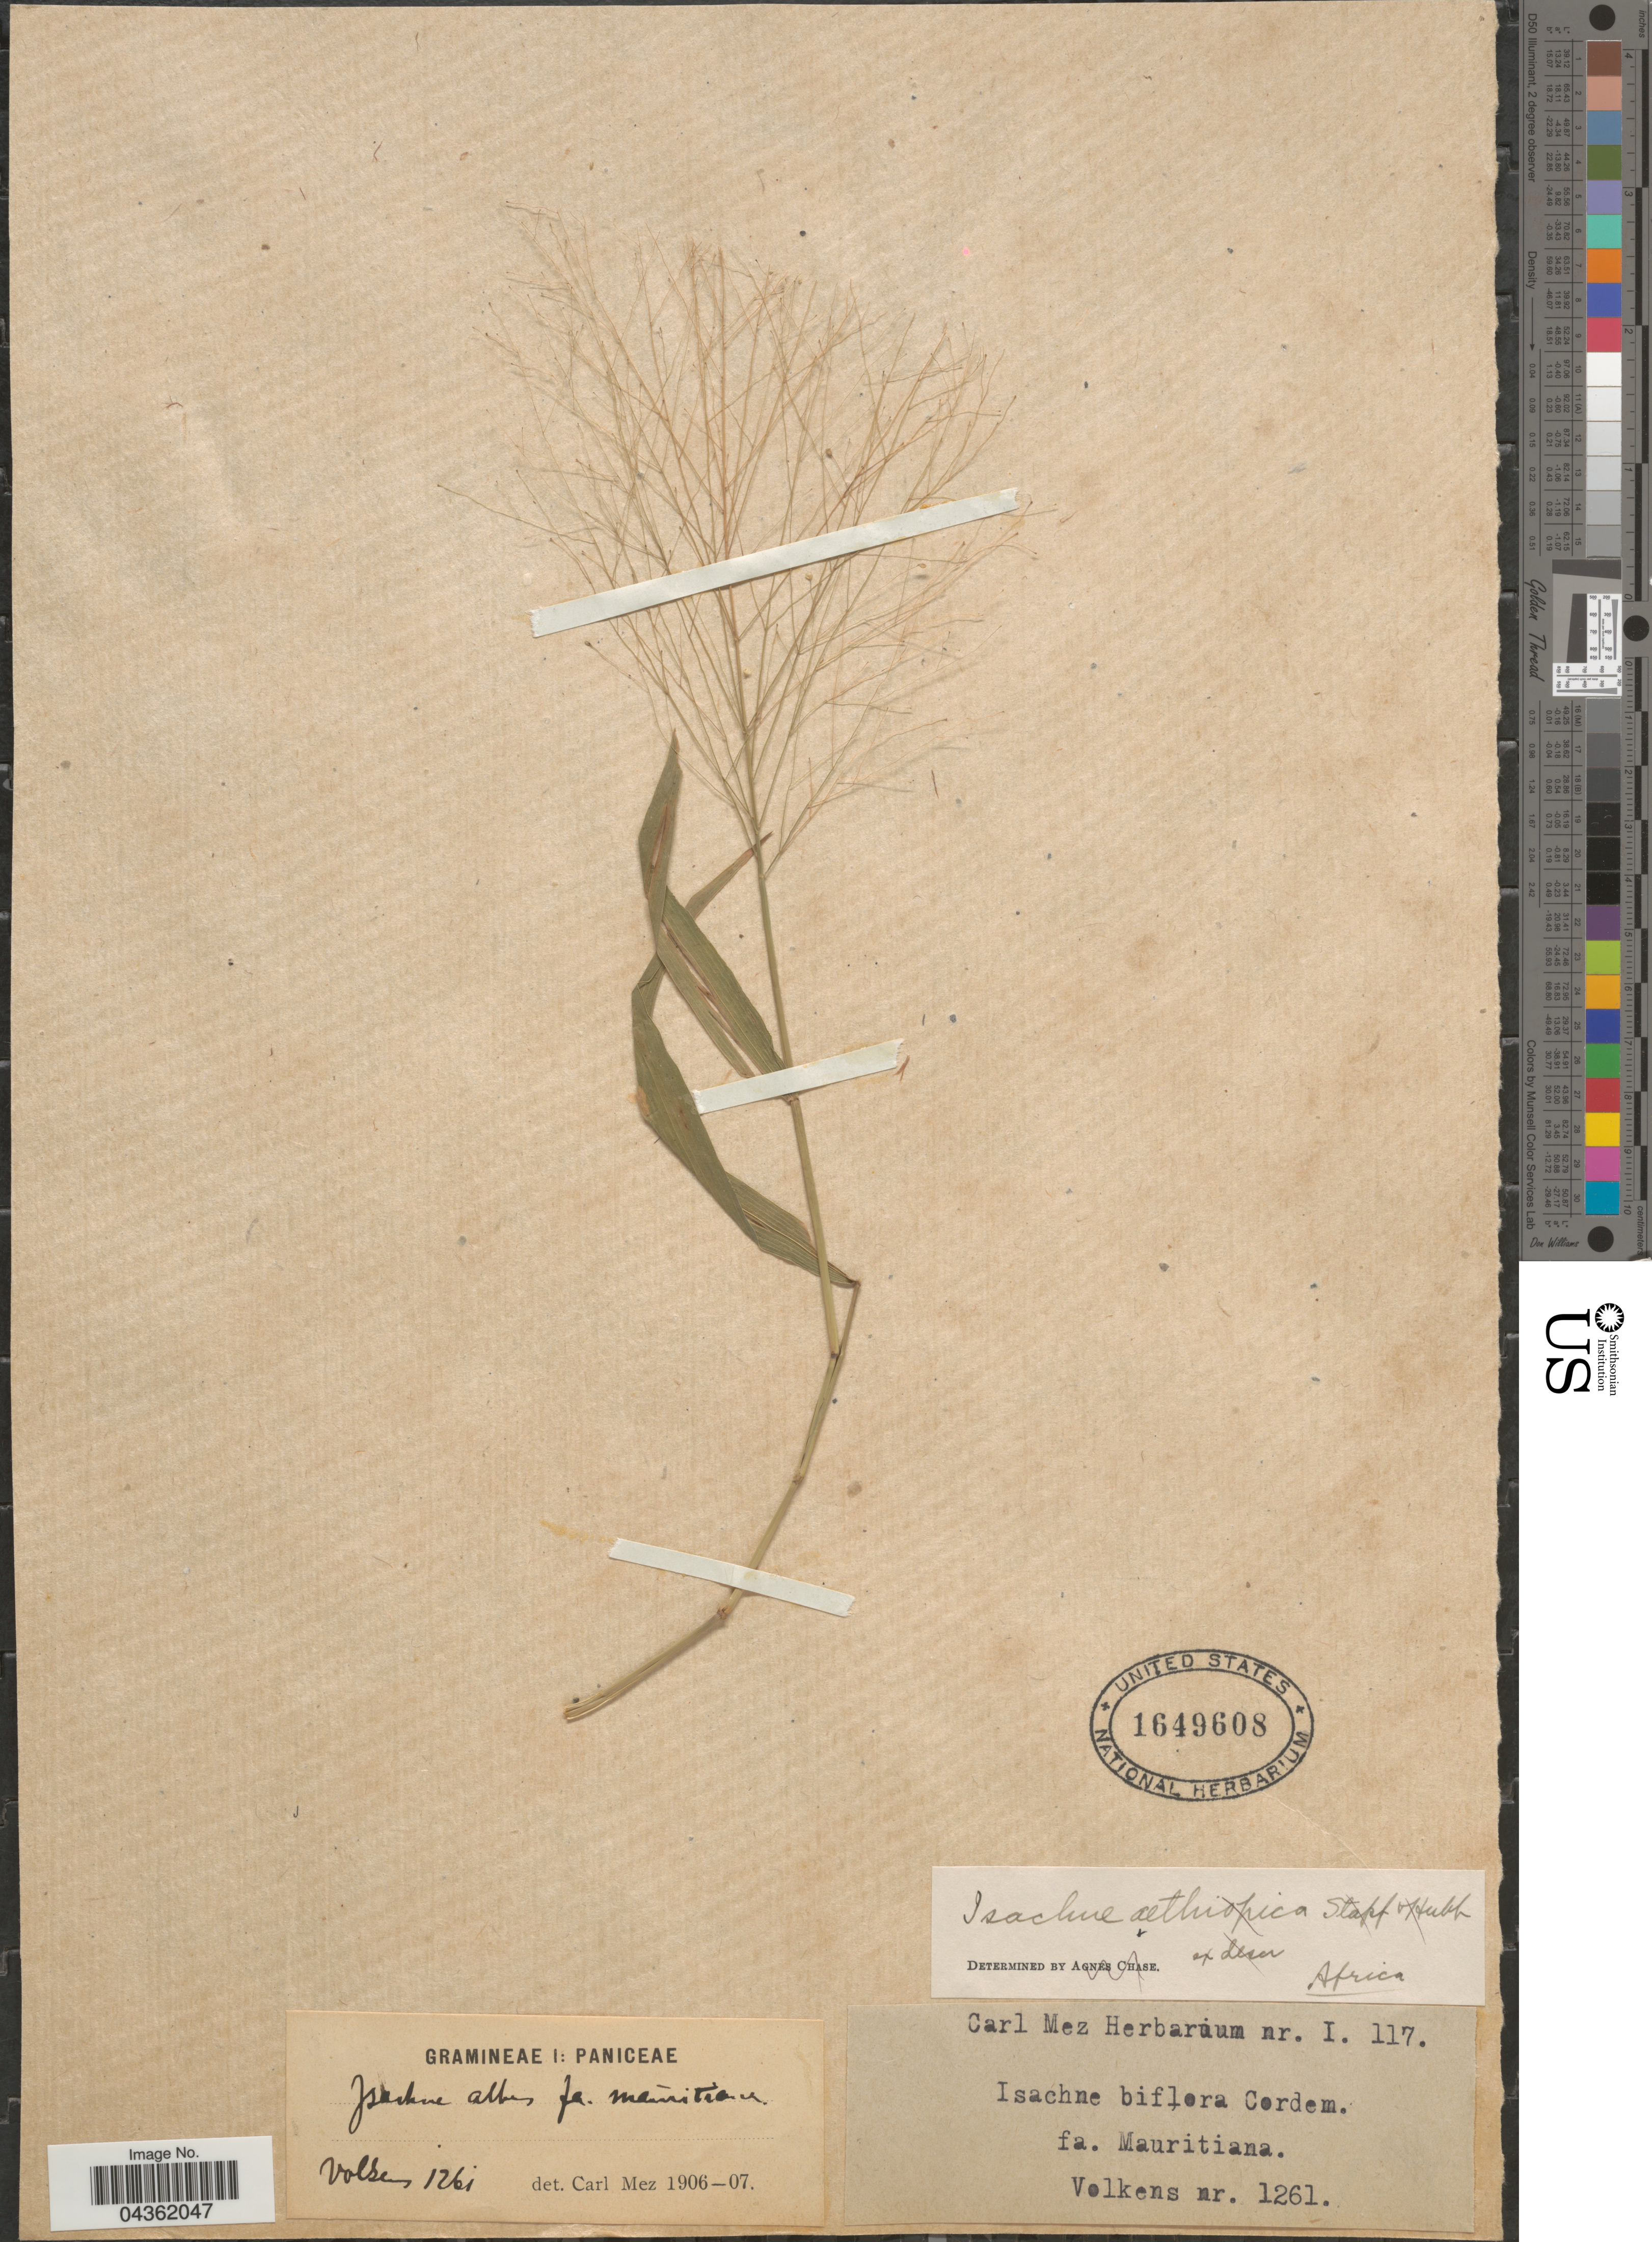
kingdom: Plantae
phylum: Tracheophyta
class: Liliopsida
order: Poales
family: Poaceae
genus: Isachne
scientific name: Isachne sp.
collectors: Volkens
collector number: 1261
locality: Fa. Mauritiana.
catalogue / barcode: US 1649608